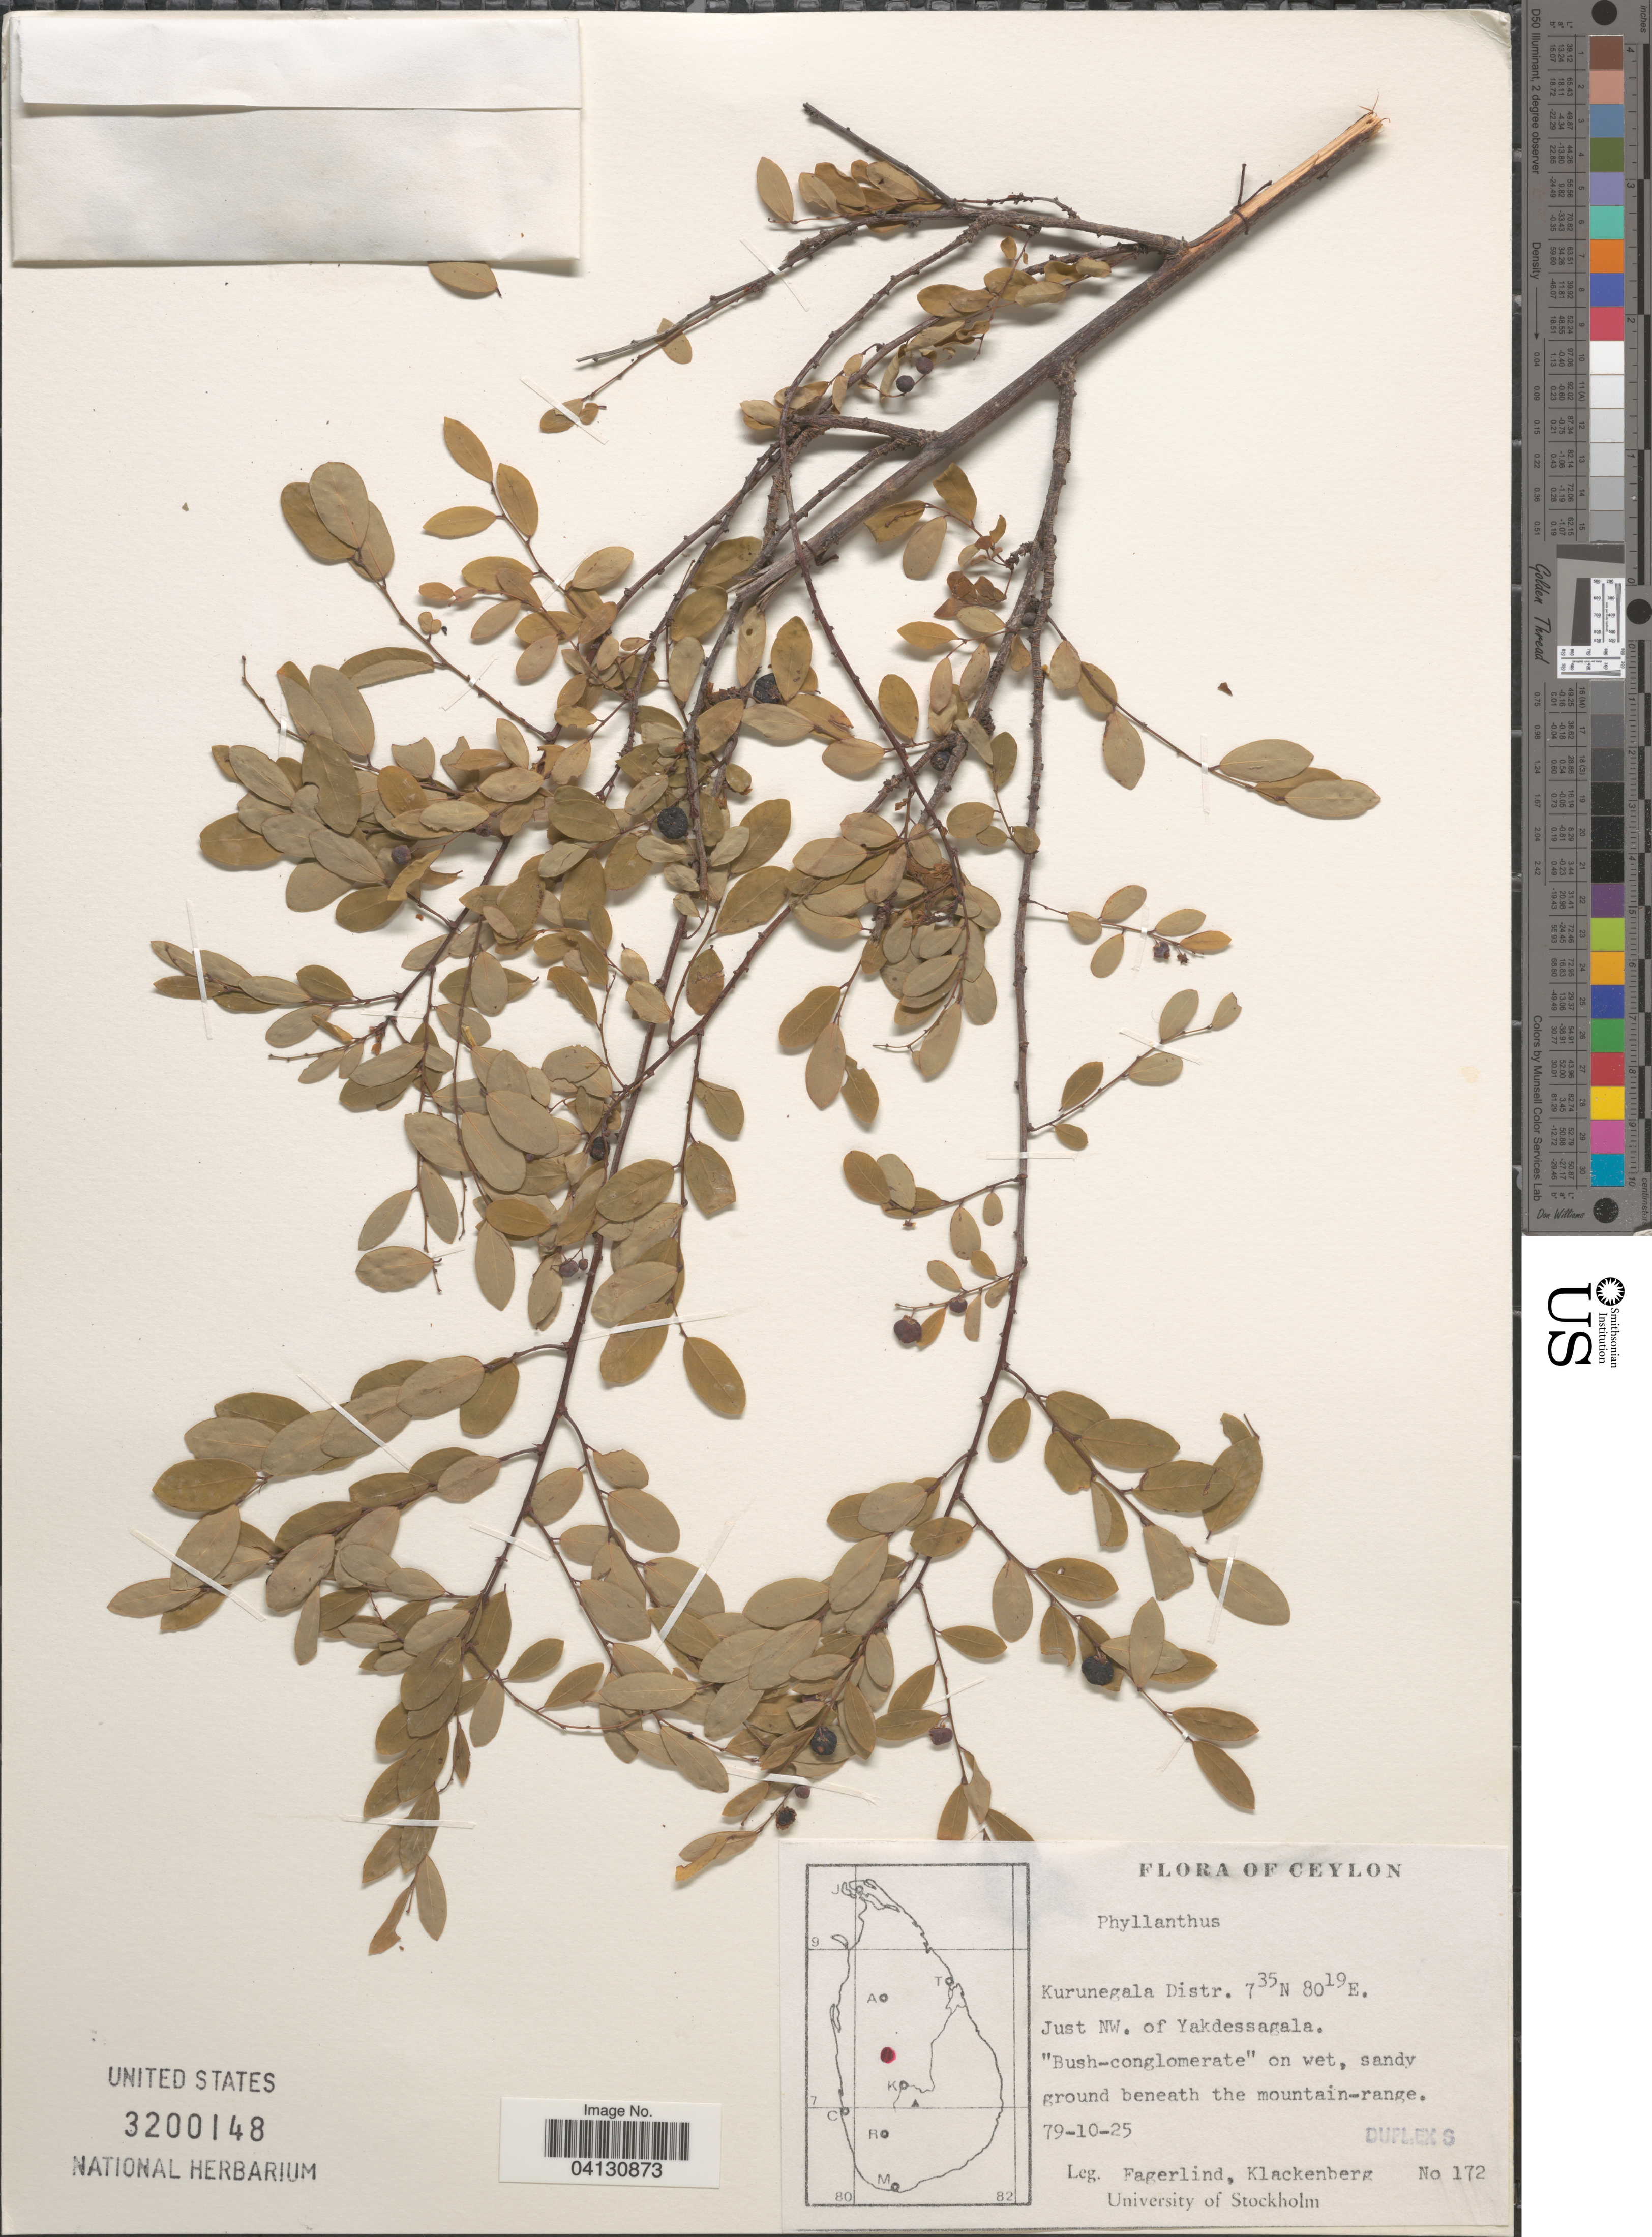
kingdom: Plantae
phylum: Tracheophyta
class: Magnoliopsida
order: Malpighiales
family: Phyllanthaceae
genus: Phyllanthus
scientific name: Phyllanthus sp.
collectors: -- Fagerlind & -. Klackenberg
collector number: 172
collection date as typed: Transcribed d/m/y: 25/10/79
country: Sri Lanka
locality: Ceylon. Just NW. of Yakdessagala.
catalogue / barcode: US 3200148